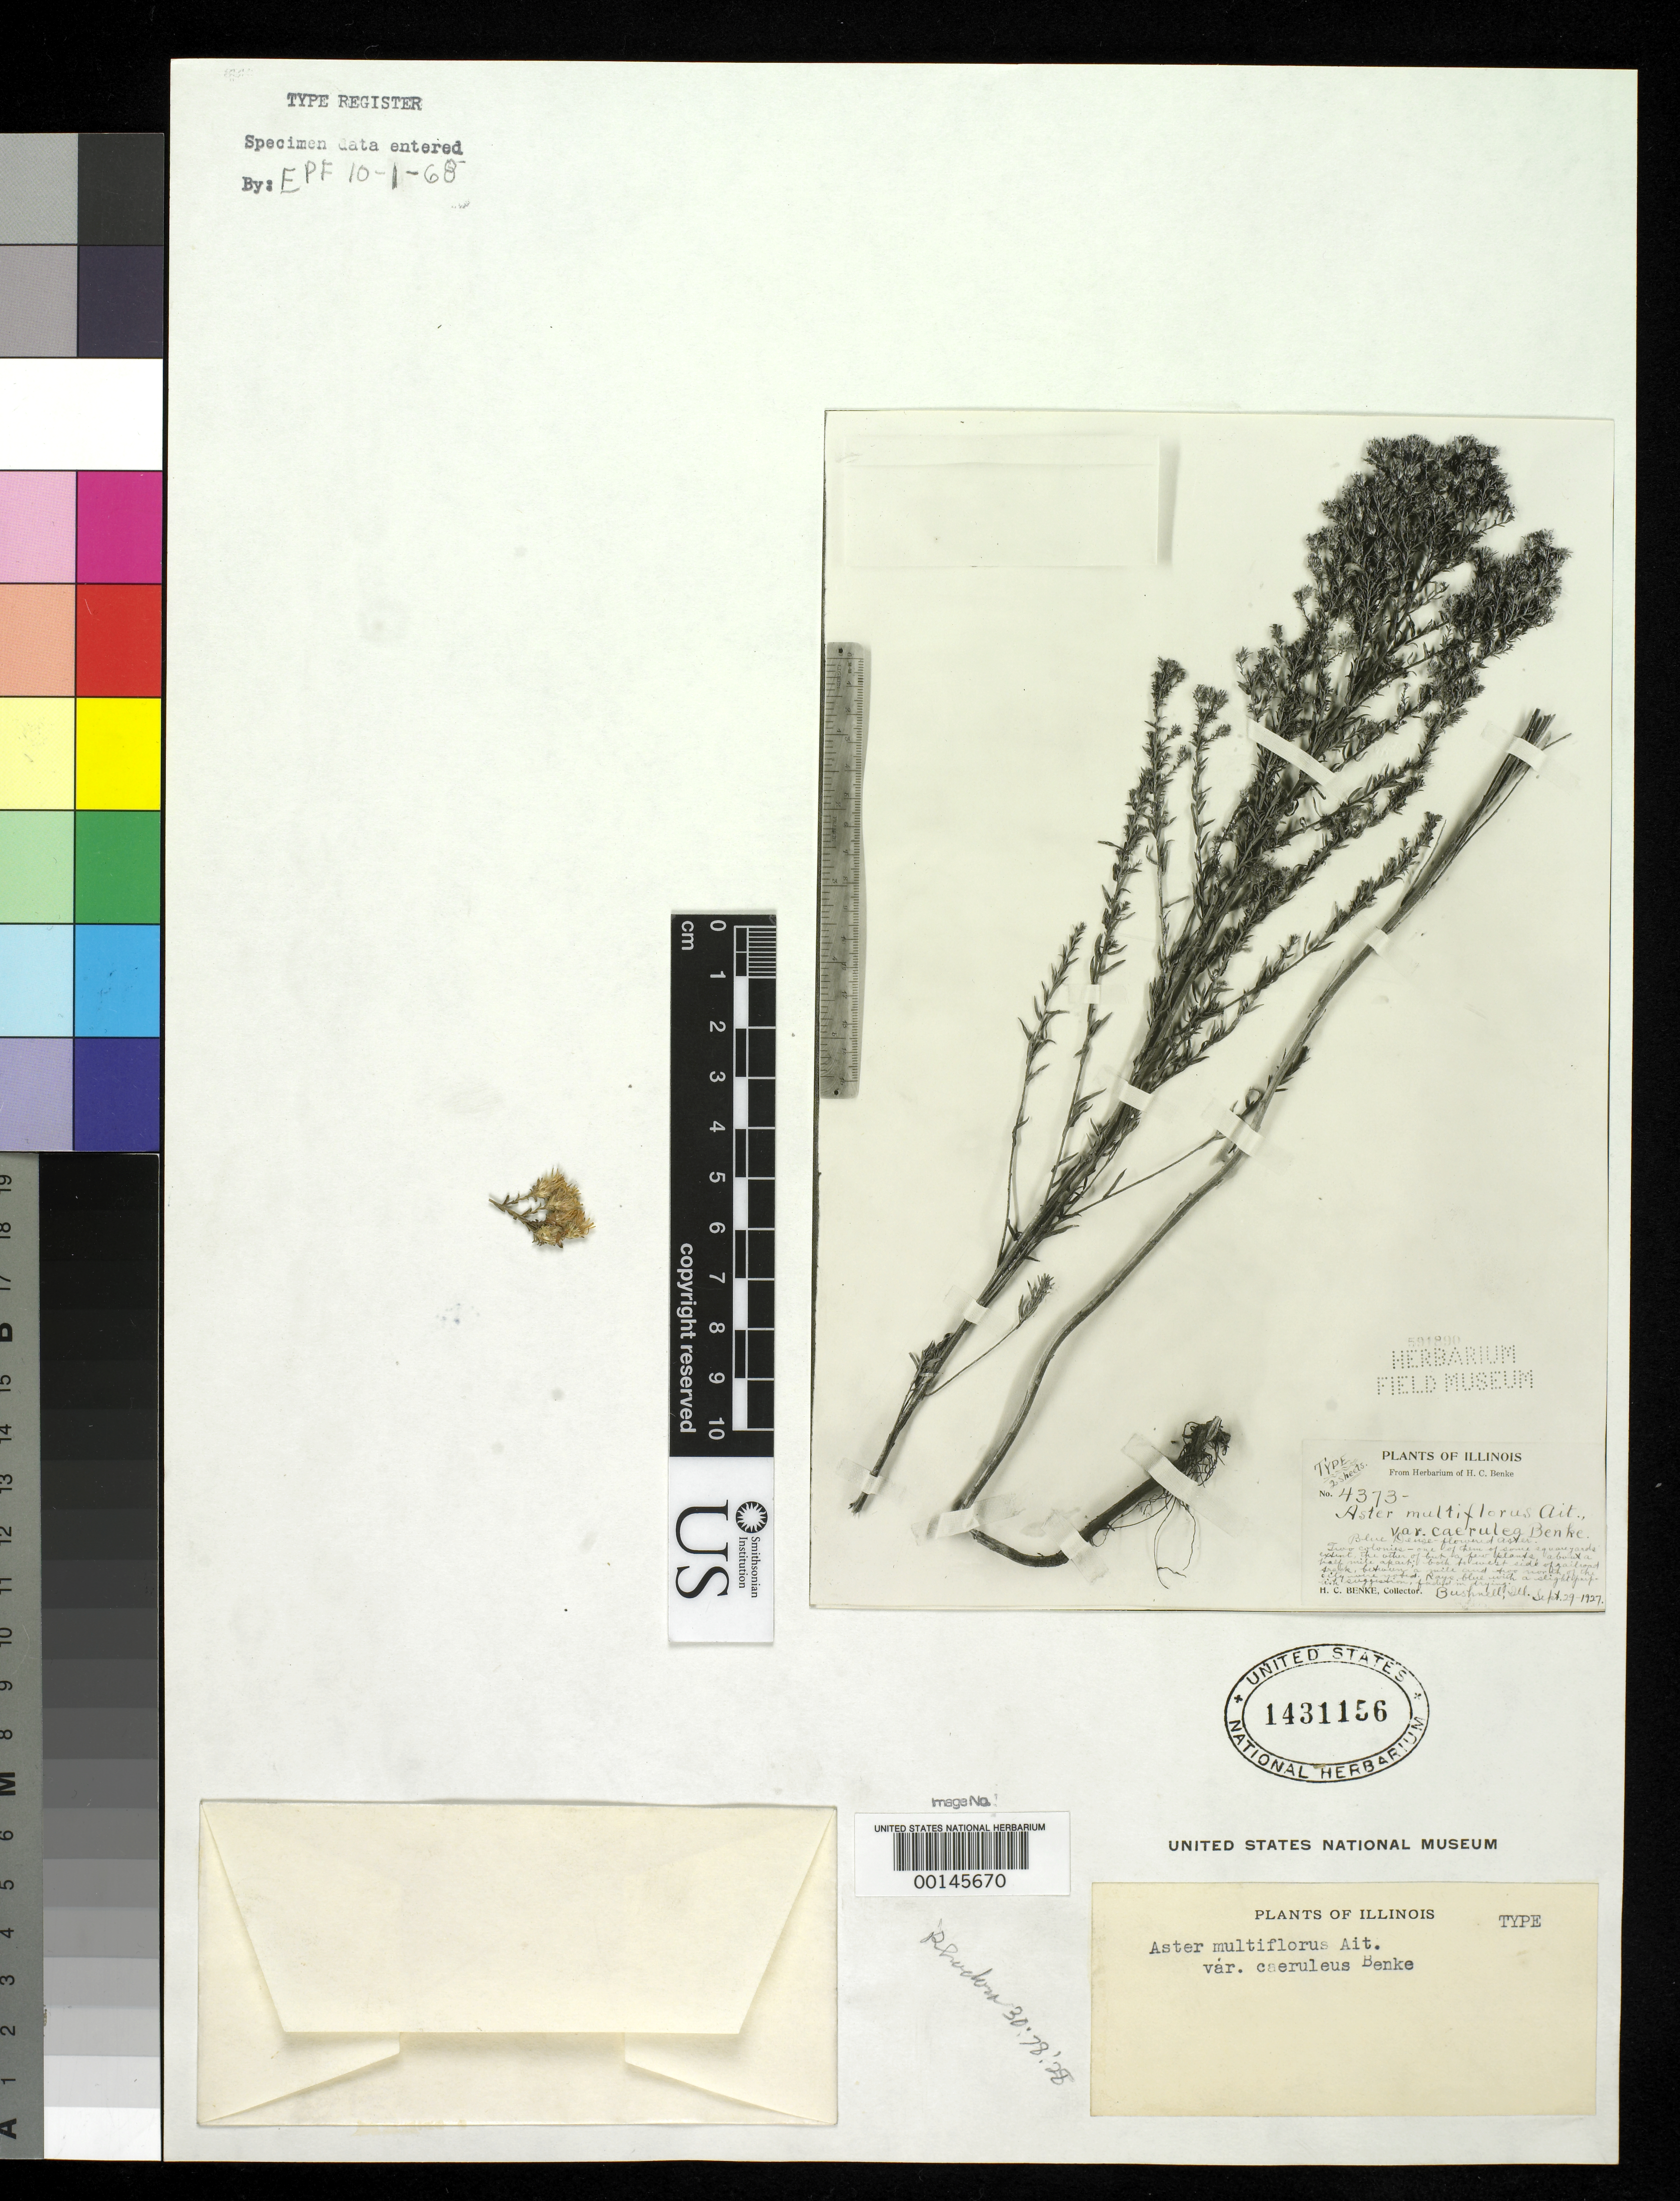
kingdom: Plantae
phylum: Tracheophyta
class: Magnoliopsida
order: Asterales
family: Asteraceae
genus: Aster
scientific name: Aster multiflorus var. caeruleus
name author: Benke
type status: Type Fragment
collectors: H. Benke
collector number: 4373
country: United States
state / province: Illinois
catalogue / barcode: US 1431156